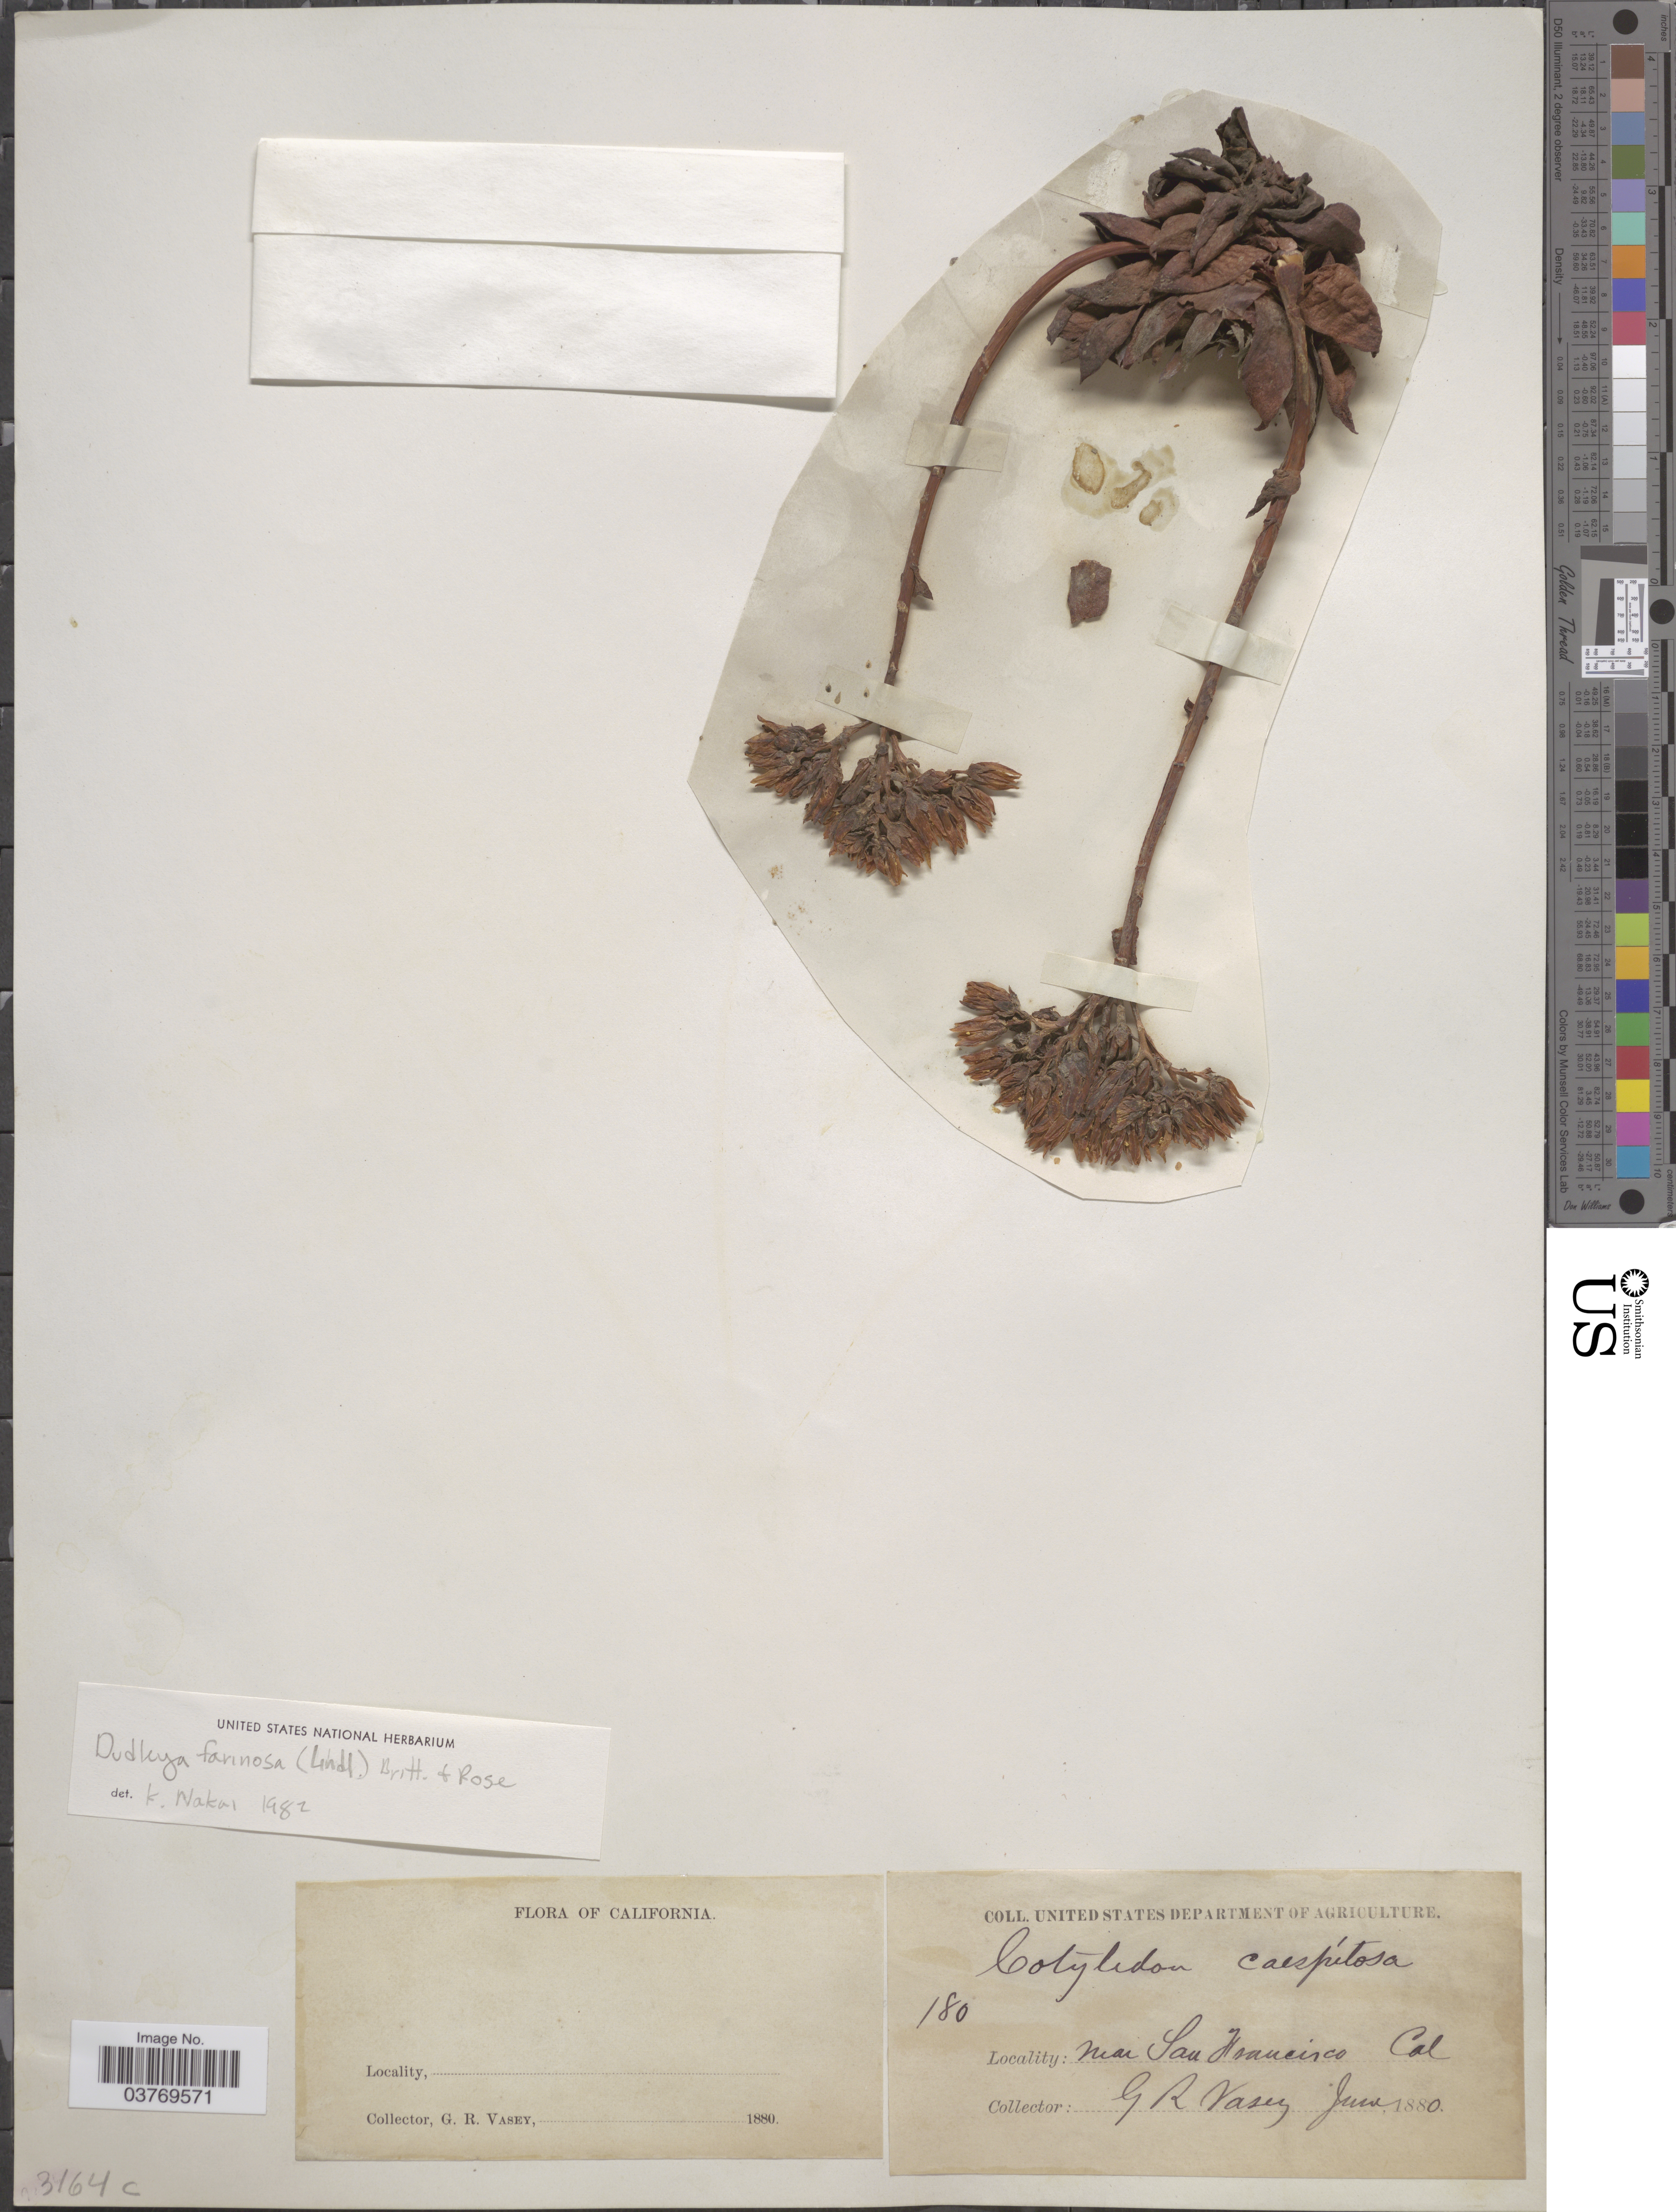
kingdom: Plantae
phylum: Tracheophyta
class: Magnoliopsida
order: Saxifragales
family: Crassulaceae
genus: Dudleya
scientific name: Dudleya caespitosa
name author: (Haw.) Britton & Rose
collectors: G. R. Vasey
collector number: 180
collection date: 1880-06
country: United States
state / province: California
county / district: San Francisco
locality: Near San Francisco.